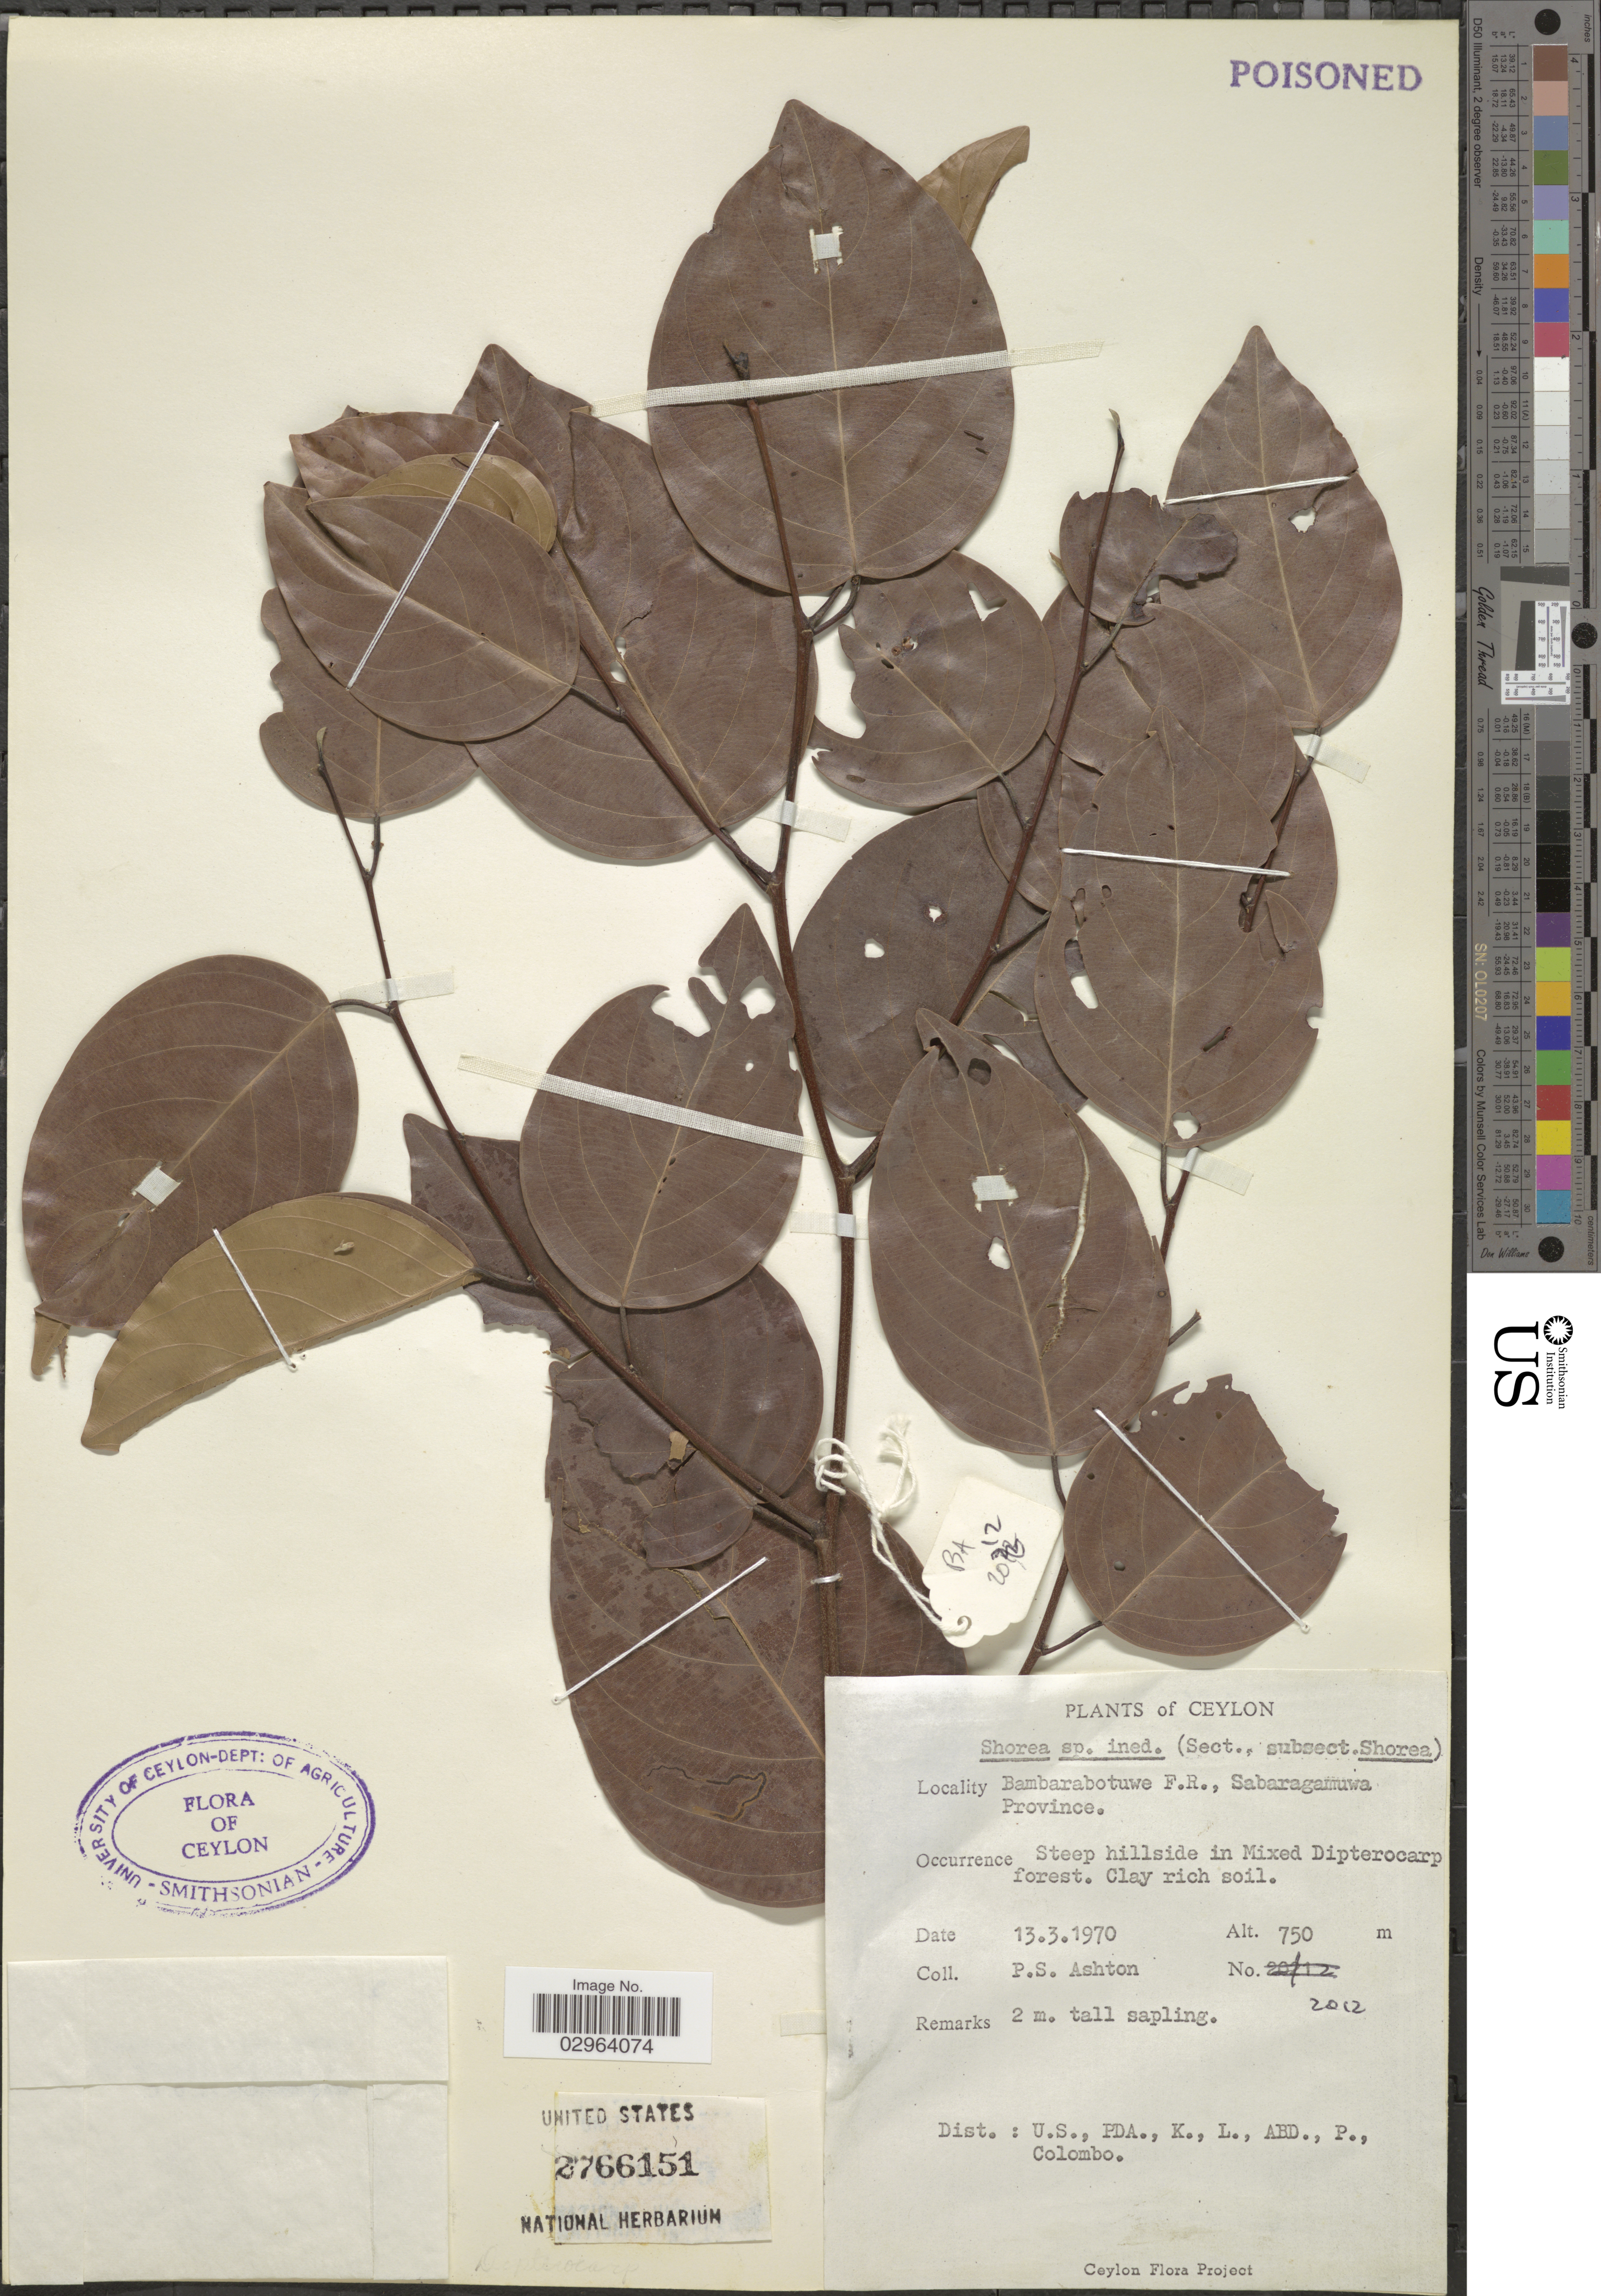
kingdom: Plantae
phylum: Tracheophyta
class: Magnoliopsida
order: Malvales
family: Dipterocarpaceae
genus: Shorea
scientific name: Shorea pallescens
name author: P.S. Ashton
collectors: P. S. Ashton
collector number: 2012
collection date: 1970-03-13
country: Sri Lanka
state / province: Sabaragamuwa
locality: Ceylon. Bambarabotuwe F.R.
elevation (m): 750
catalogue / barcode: US 2766151